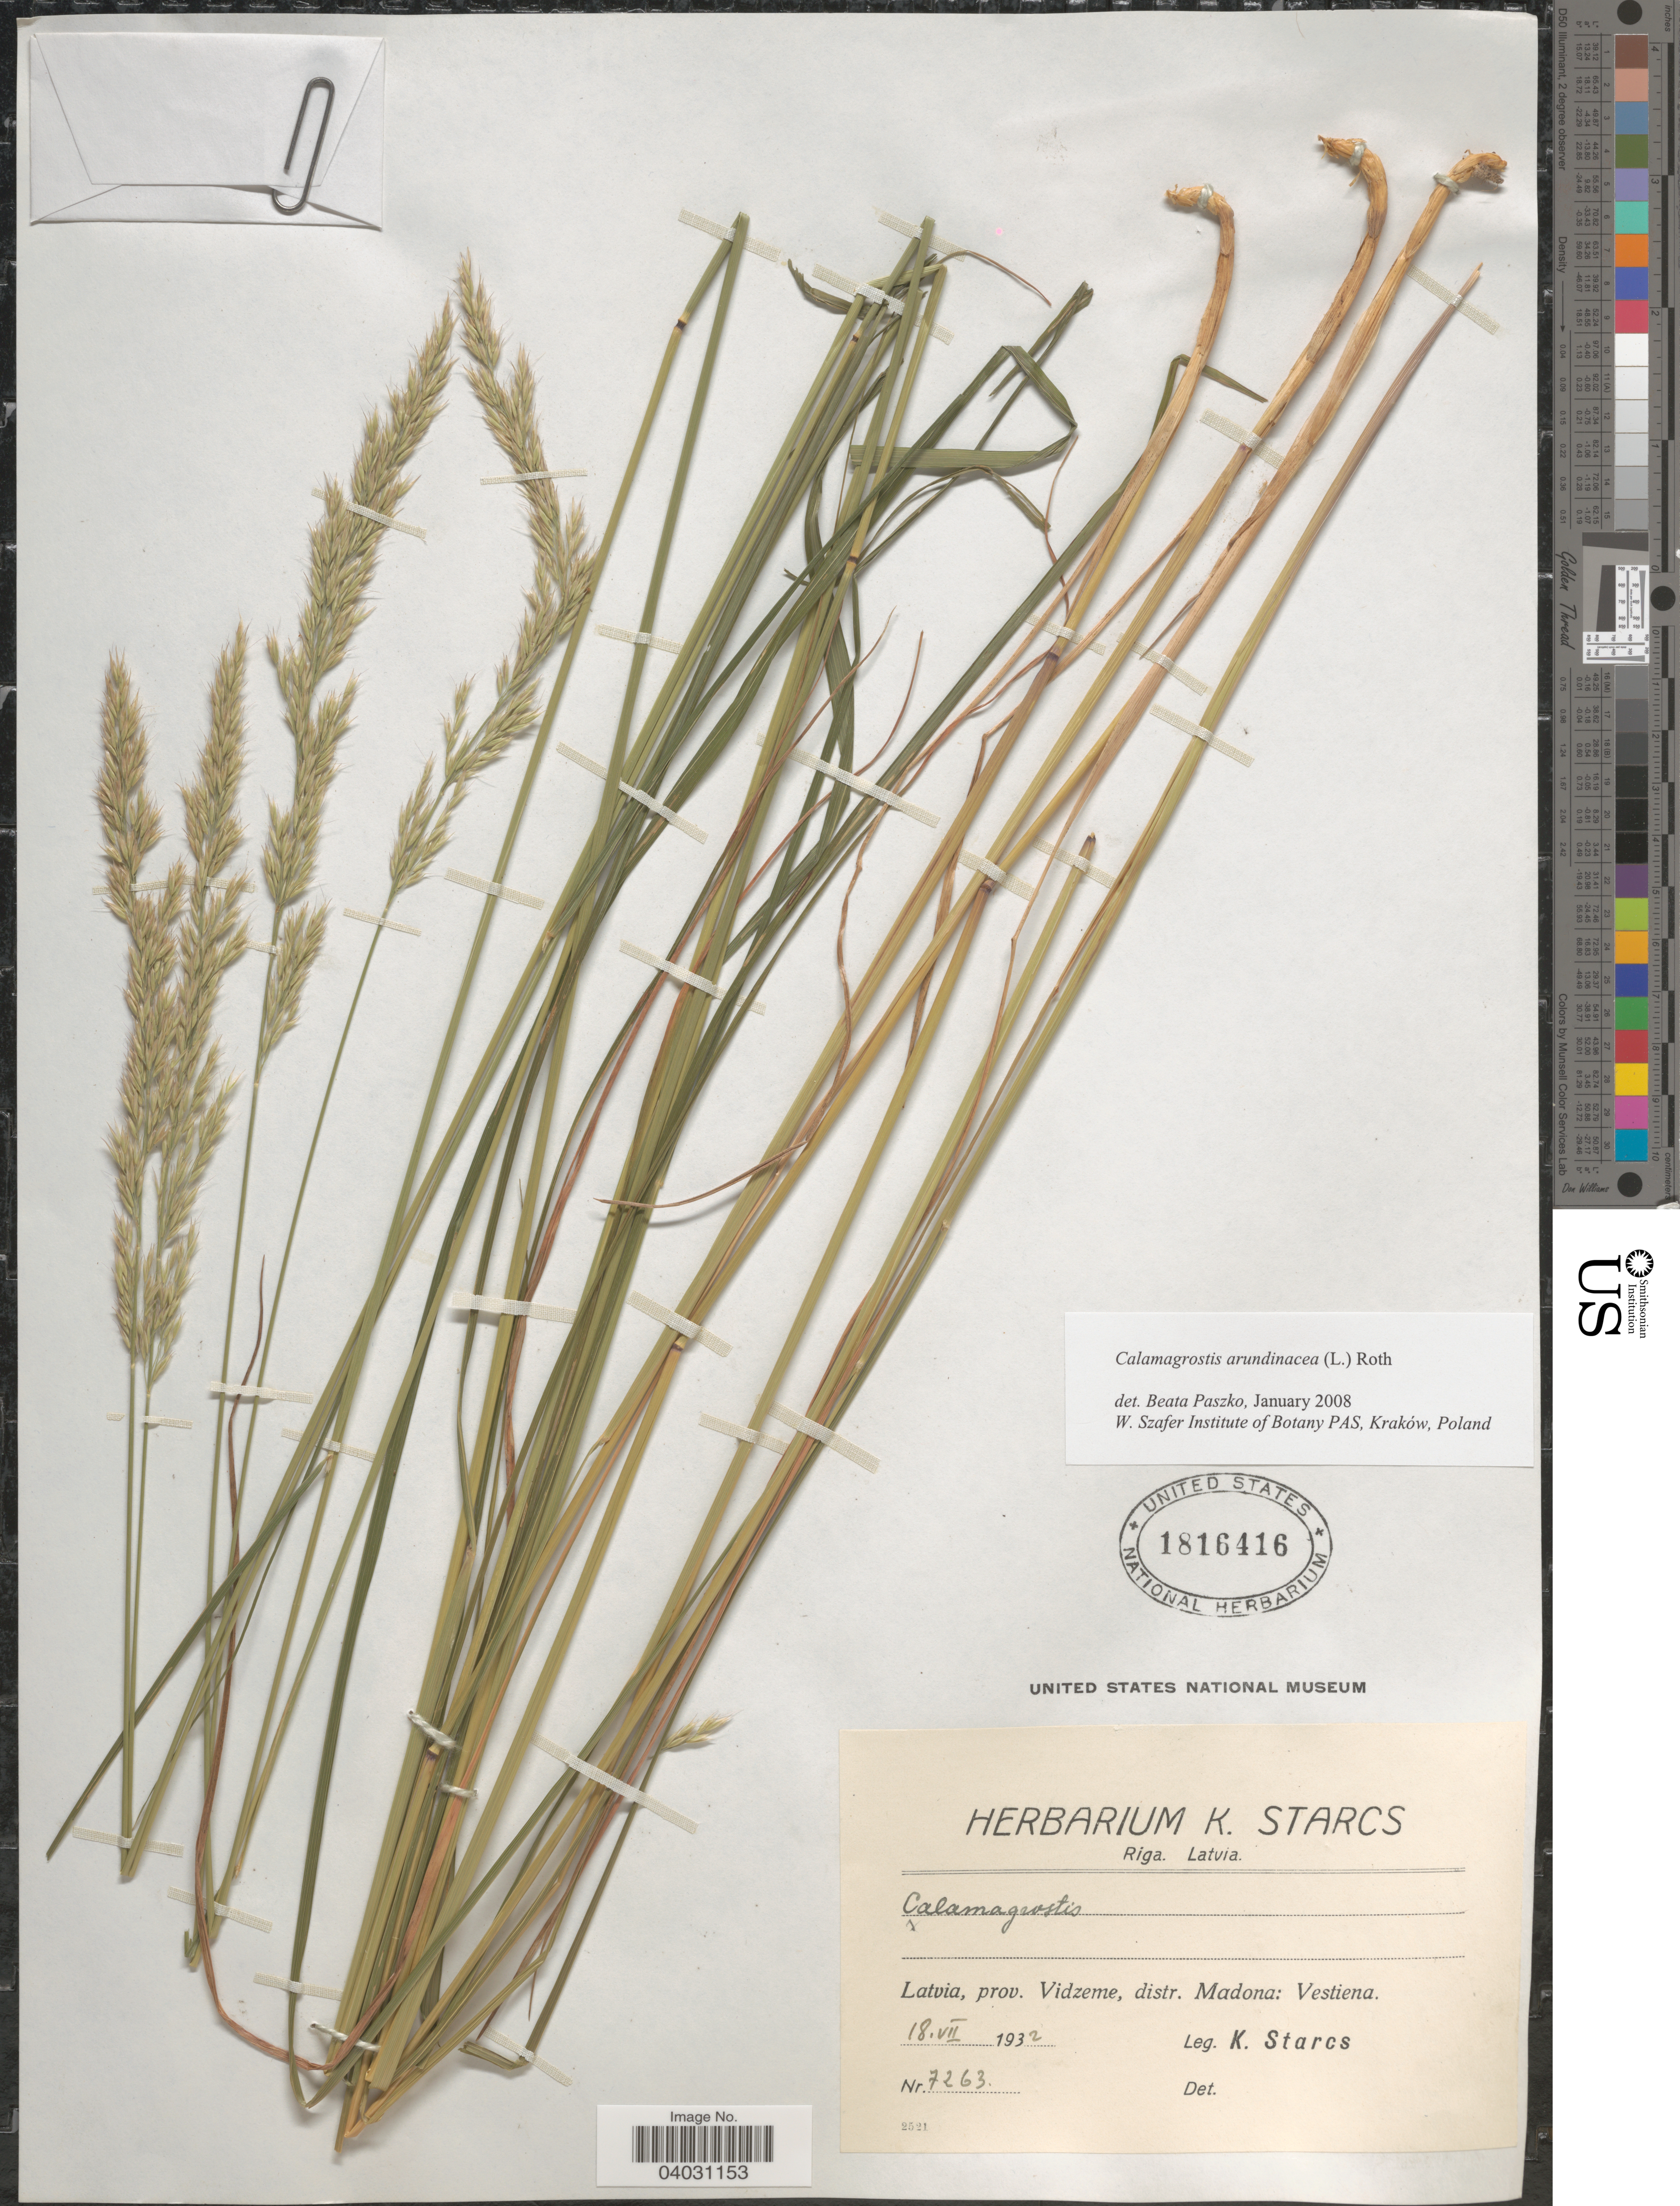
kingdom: Plantae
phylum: Tracheophyta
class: Liliopsida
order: Poales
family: Poaceae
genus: Calamagrostis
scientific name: Calamagrostis arundinacea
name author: (L.) Roth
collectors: K. Starcs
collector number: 7263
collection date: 1932-07-18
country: Latvia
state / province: Madonas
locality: Latvia, prov. Vidzeme, distr. Madona: Vestiena.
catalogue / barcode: US 1916416